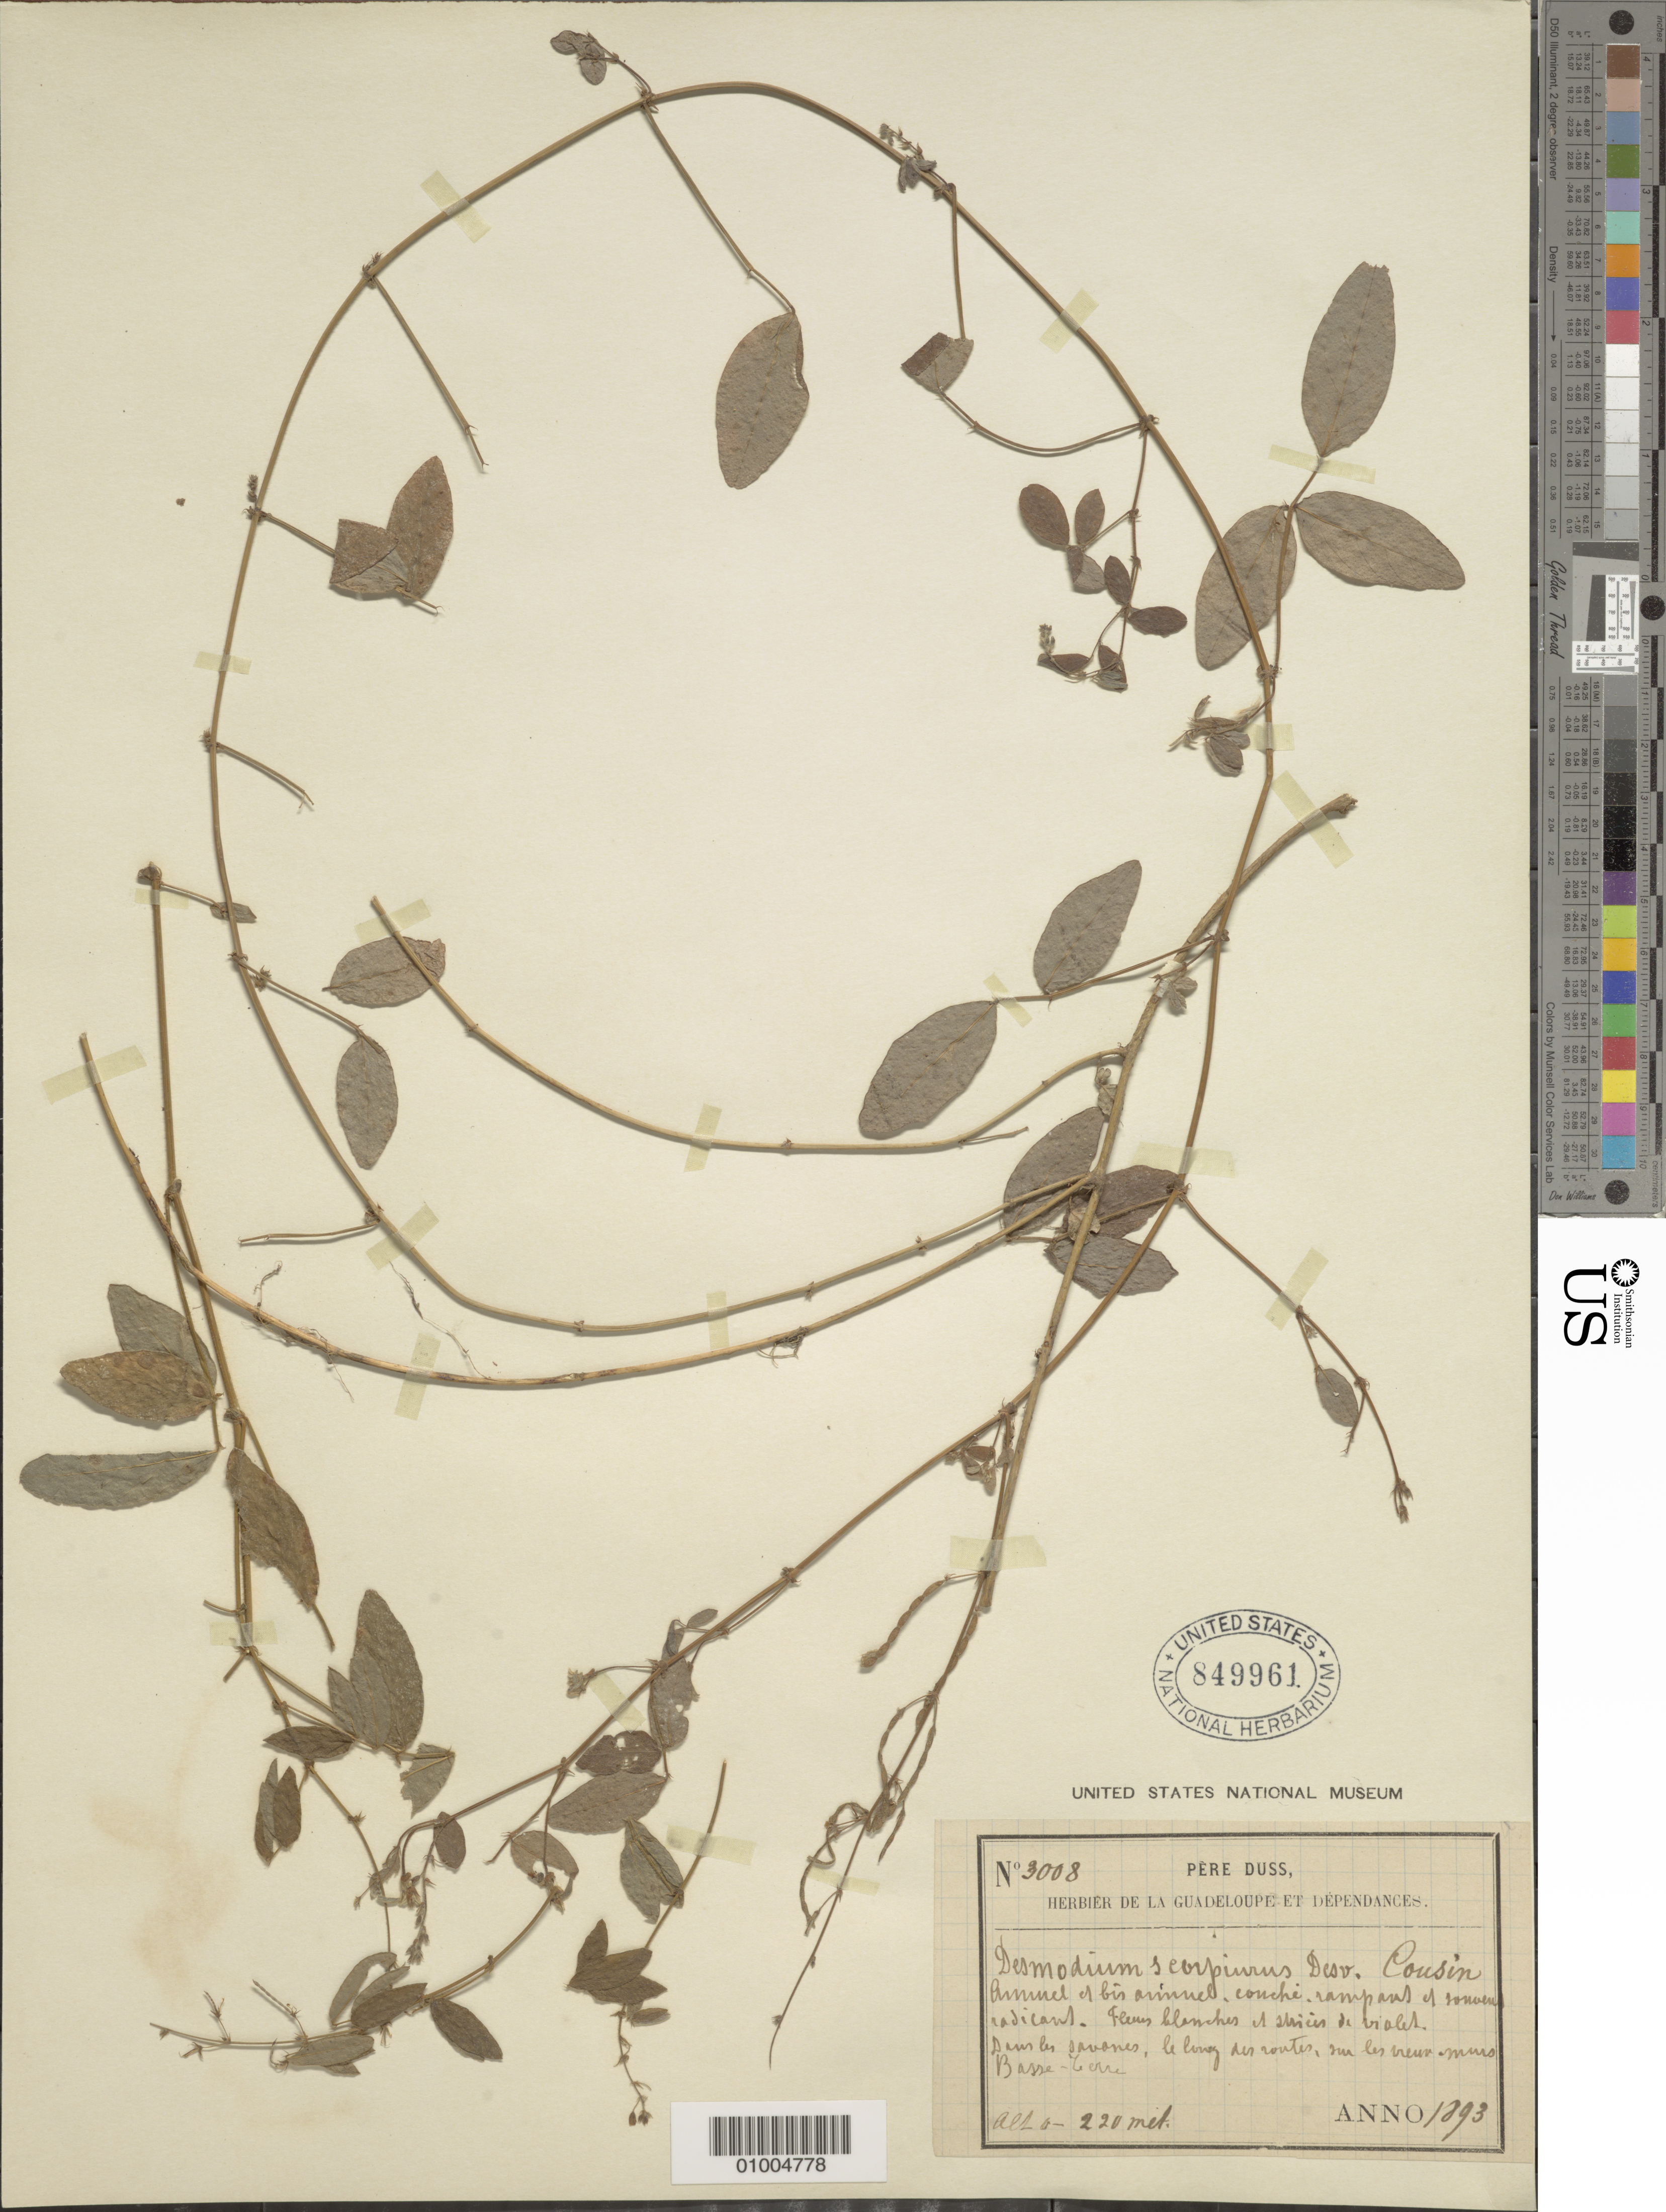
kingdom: Plantae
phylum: Tracheophyta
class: Magnoliopsida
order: Fabales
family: Fabaceae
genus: Desmodium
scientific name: Desmodium scorpiurus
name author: (Sw.) Desv. ex DC.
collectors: Père Duss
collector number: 3008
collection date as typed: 1893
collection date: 1893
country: Guadeloupe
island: Basse Terre [Guadeloupe]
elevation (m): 220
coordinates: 0 N, 0 E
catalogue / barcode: US 849961